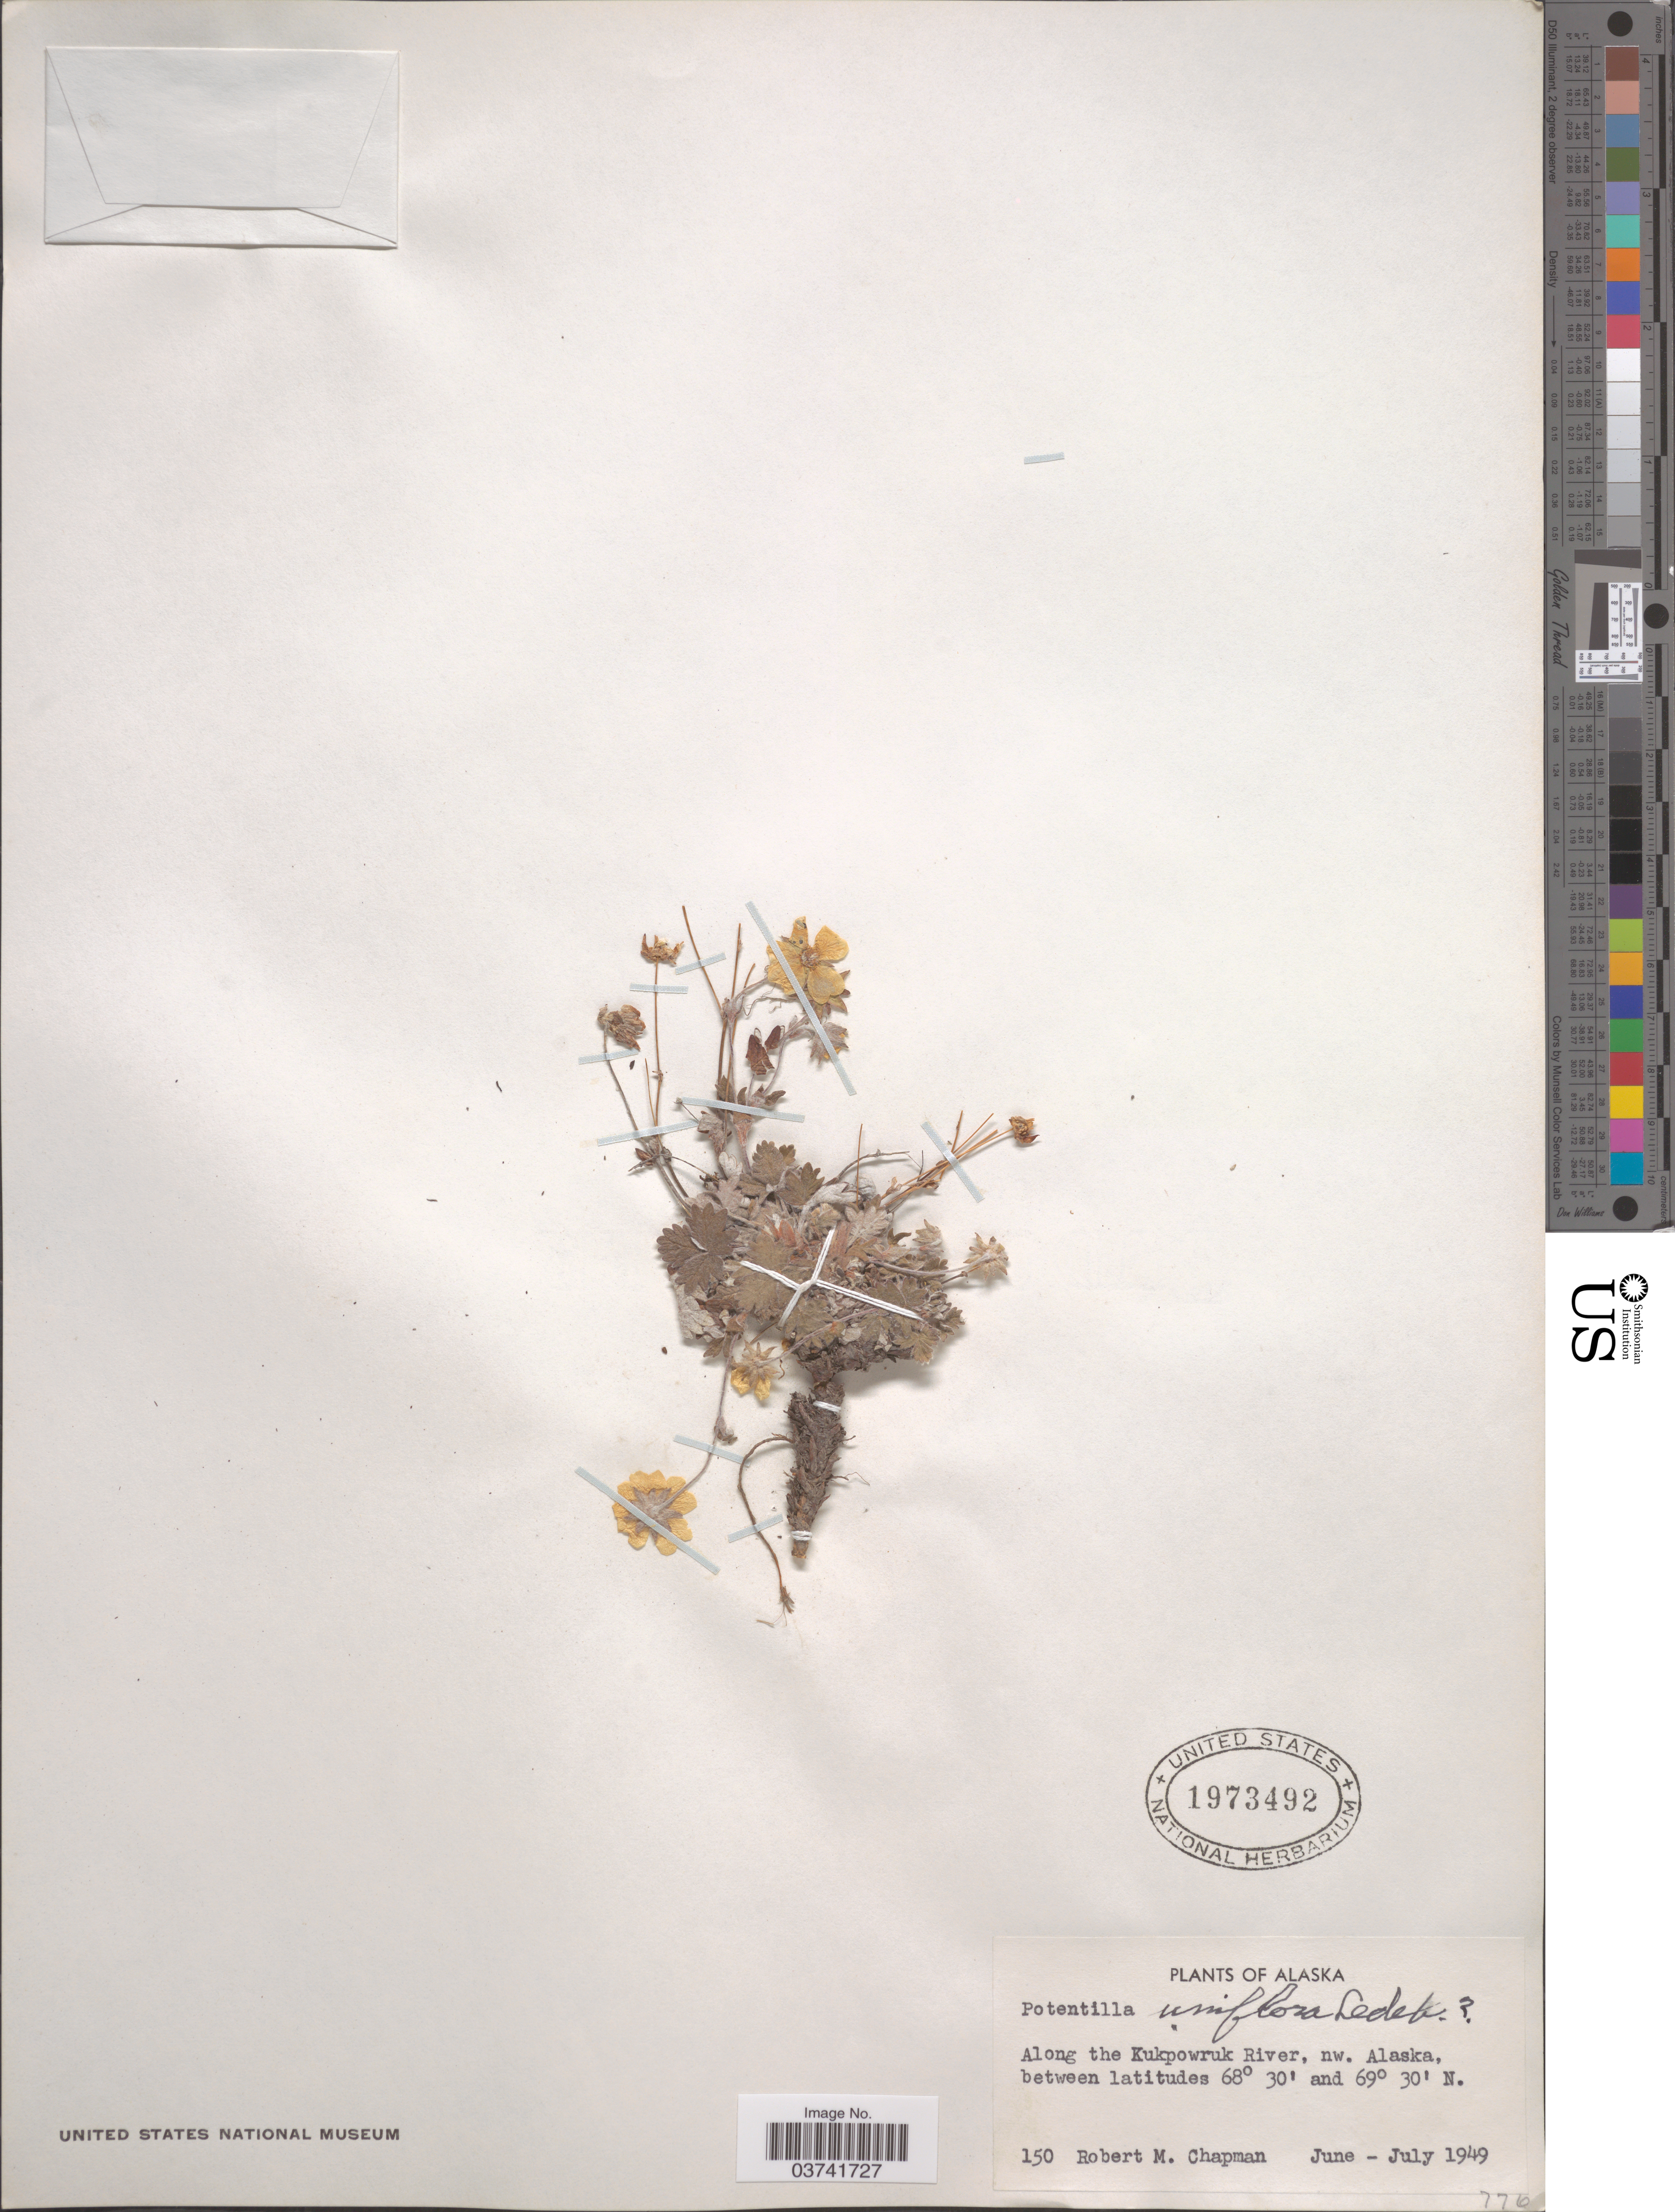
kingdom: Plantae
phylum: Tracheophyta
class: Magnoliopsida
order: Rosales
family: Rosaceae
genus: Potentilla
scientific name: Potentilla uniflora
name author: Ledeb.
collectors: R. M. Chapman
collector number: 150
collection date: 1949-06/1949-07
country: United States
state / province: Alaska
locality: Along the Kukpowruk River, nw. Alaska.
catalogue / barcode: US 1973492